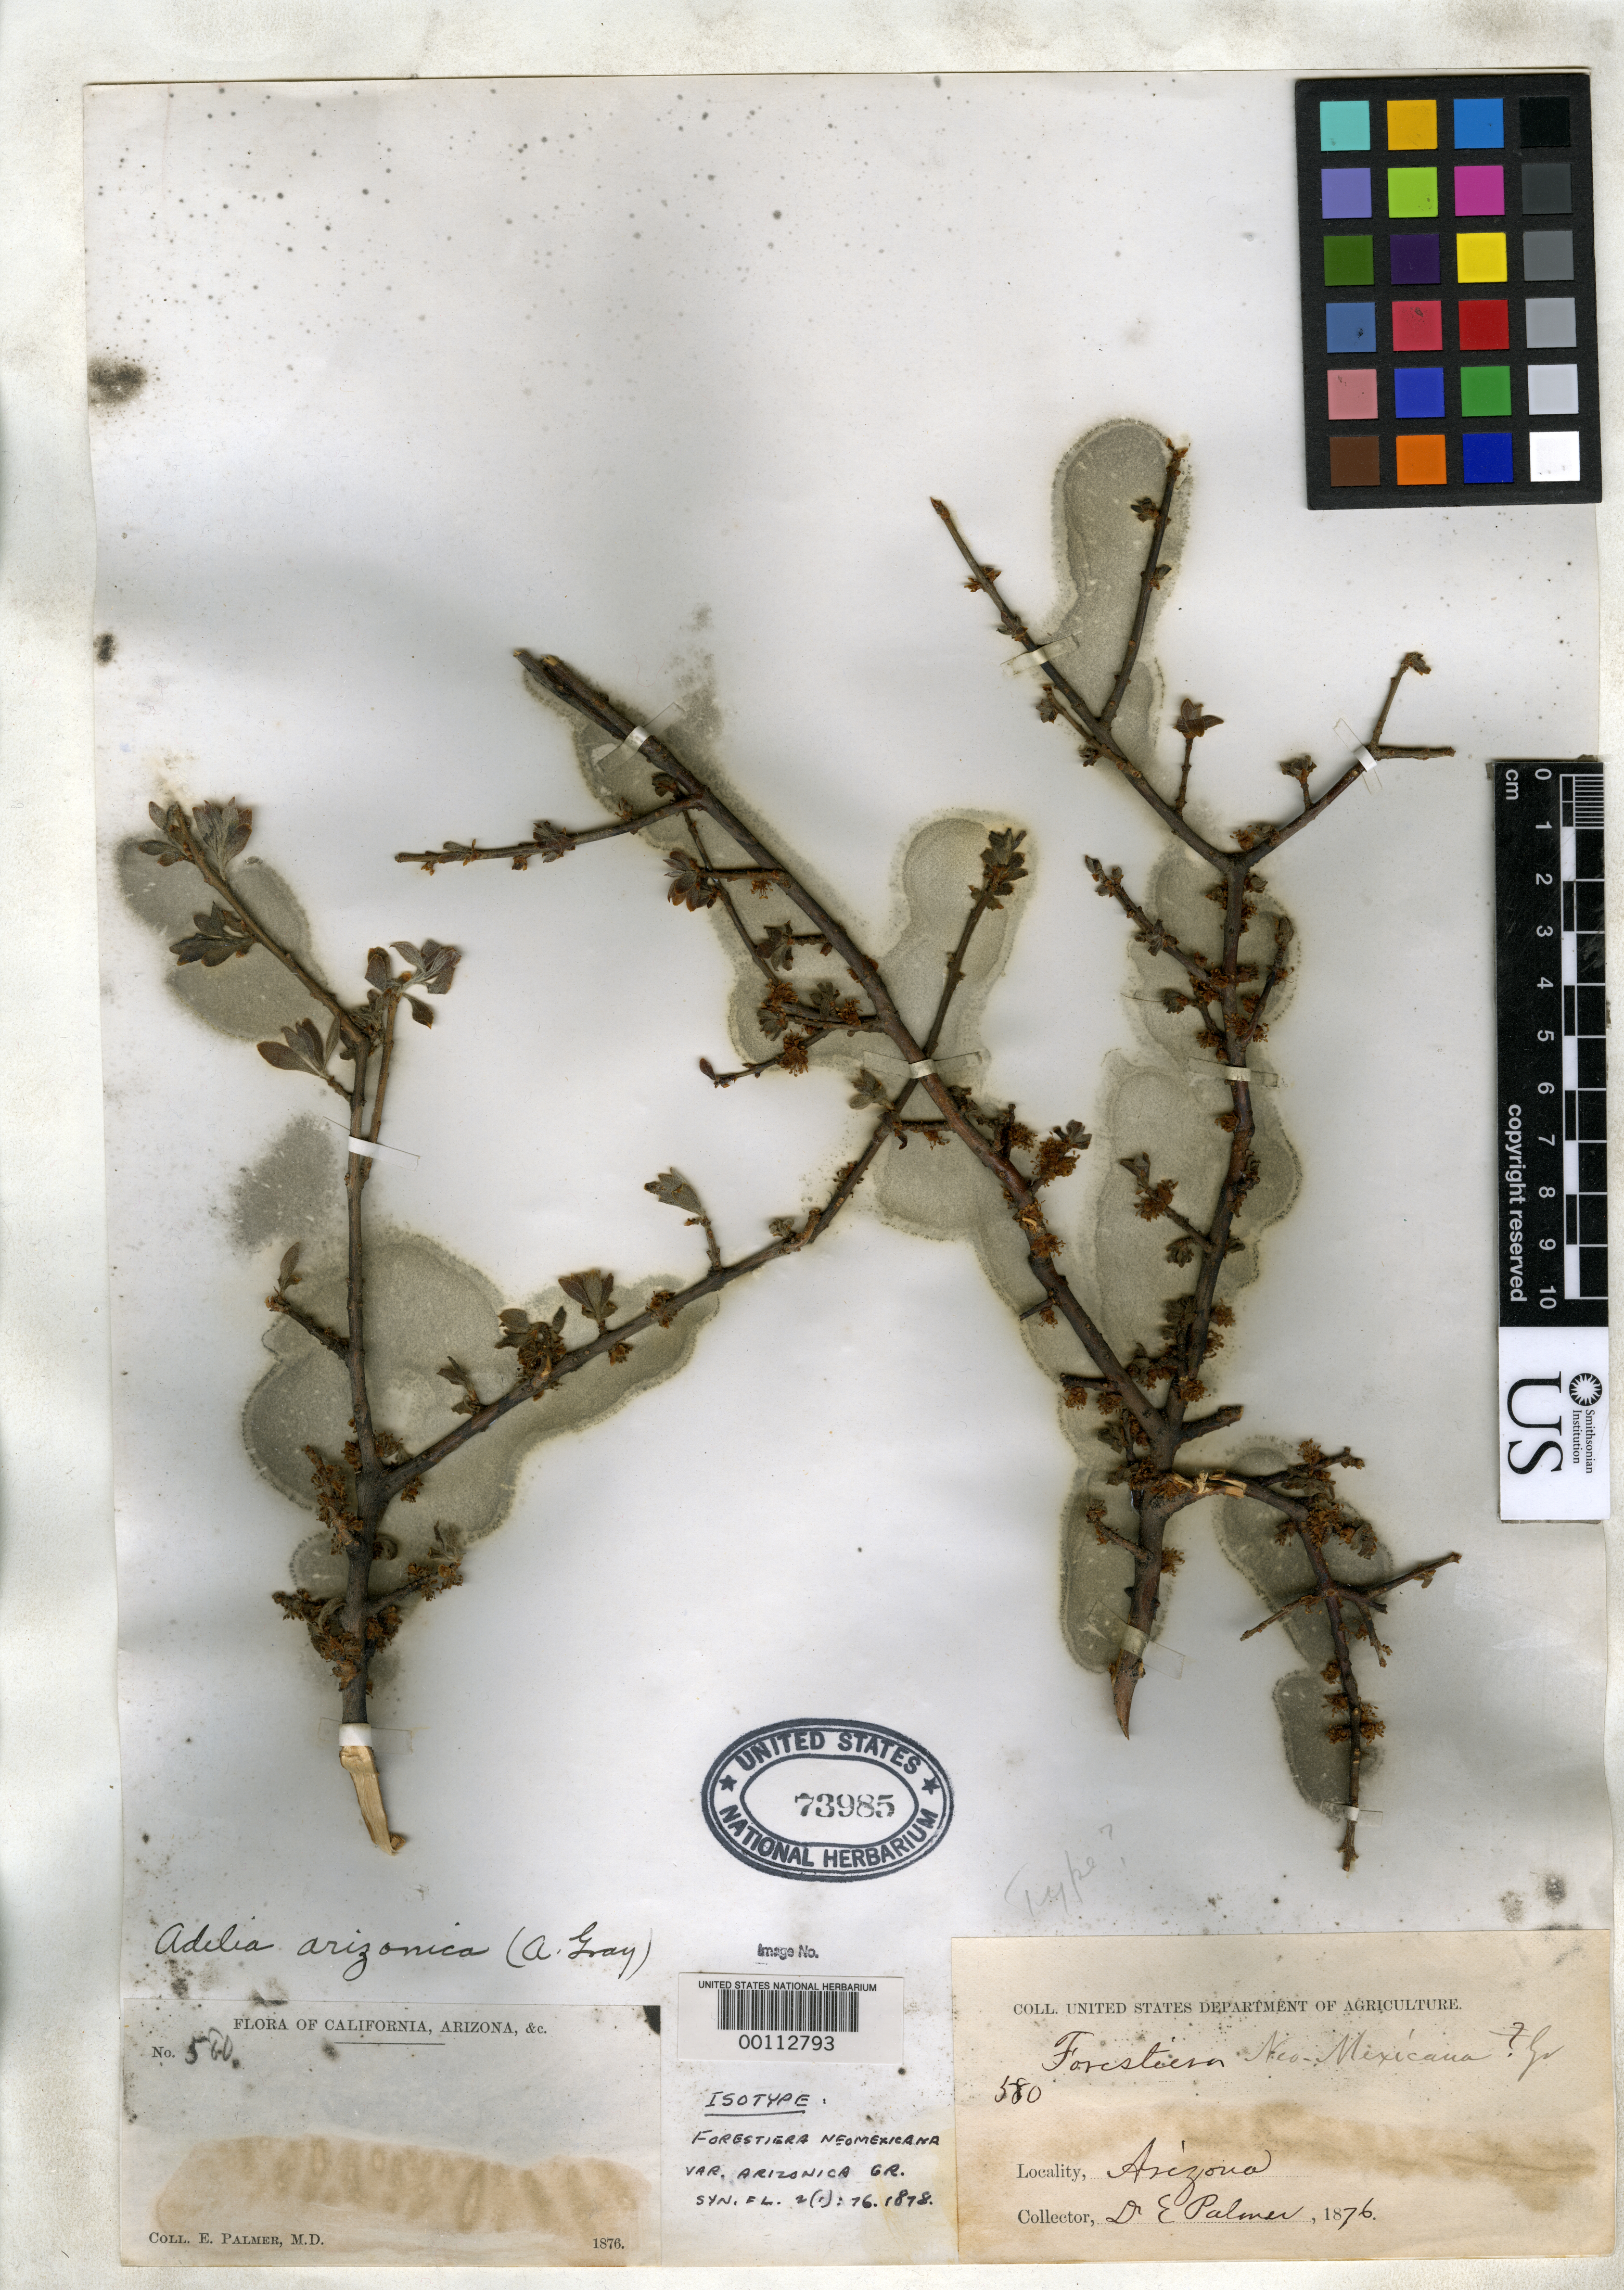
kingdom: Plantae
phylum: Tracheophyta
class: Magnoliopsida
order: Lamiales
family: Oleaceae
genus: Forestiera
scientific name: Forestiera neomexicana var. arizonica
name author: A. Gray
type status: Isotype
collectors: E. Palmer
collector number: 580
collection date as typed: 1876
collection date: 1876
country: United States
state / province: Arizona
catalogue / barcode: US 73985